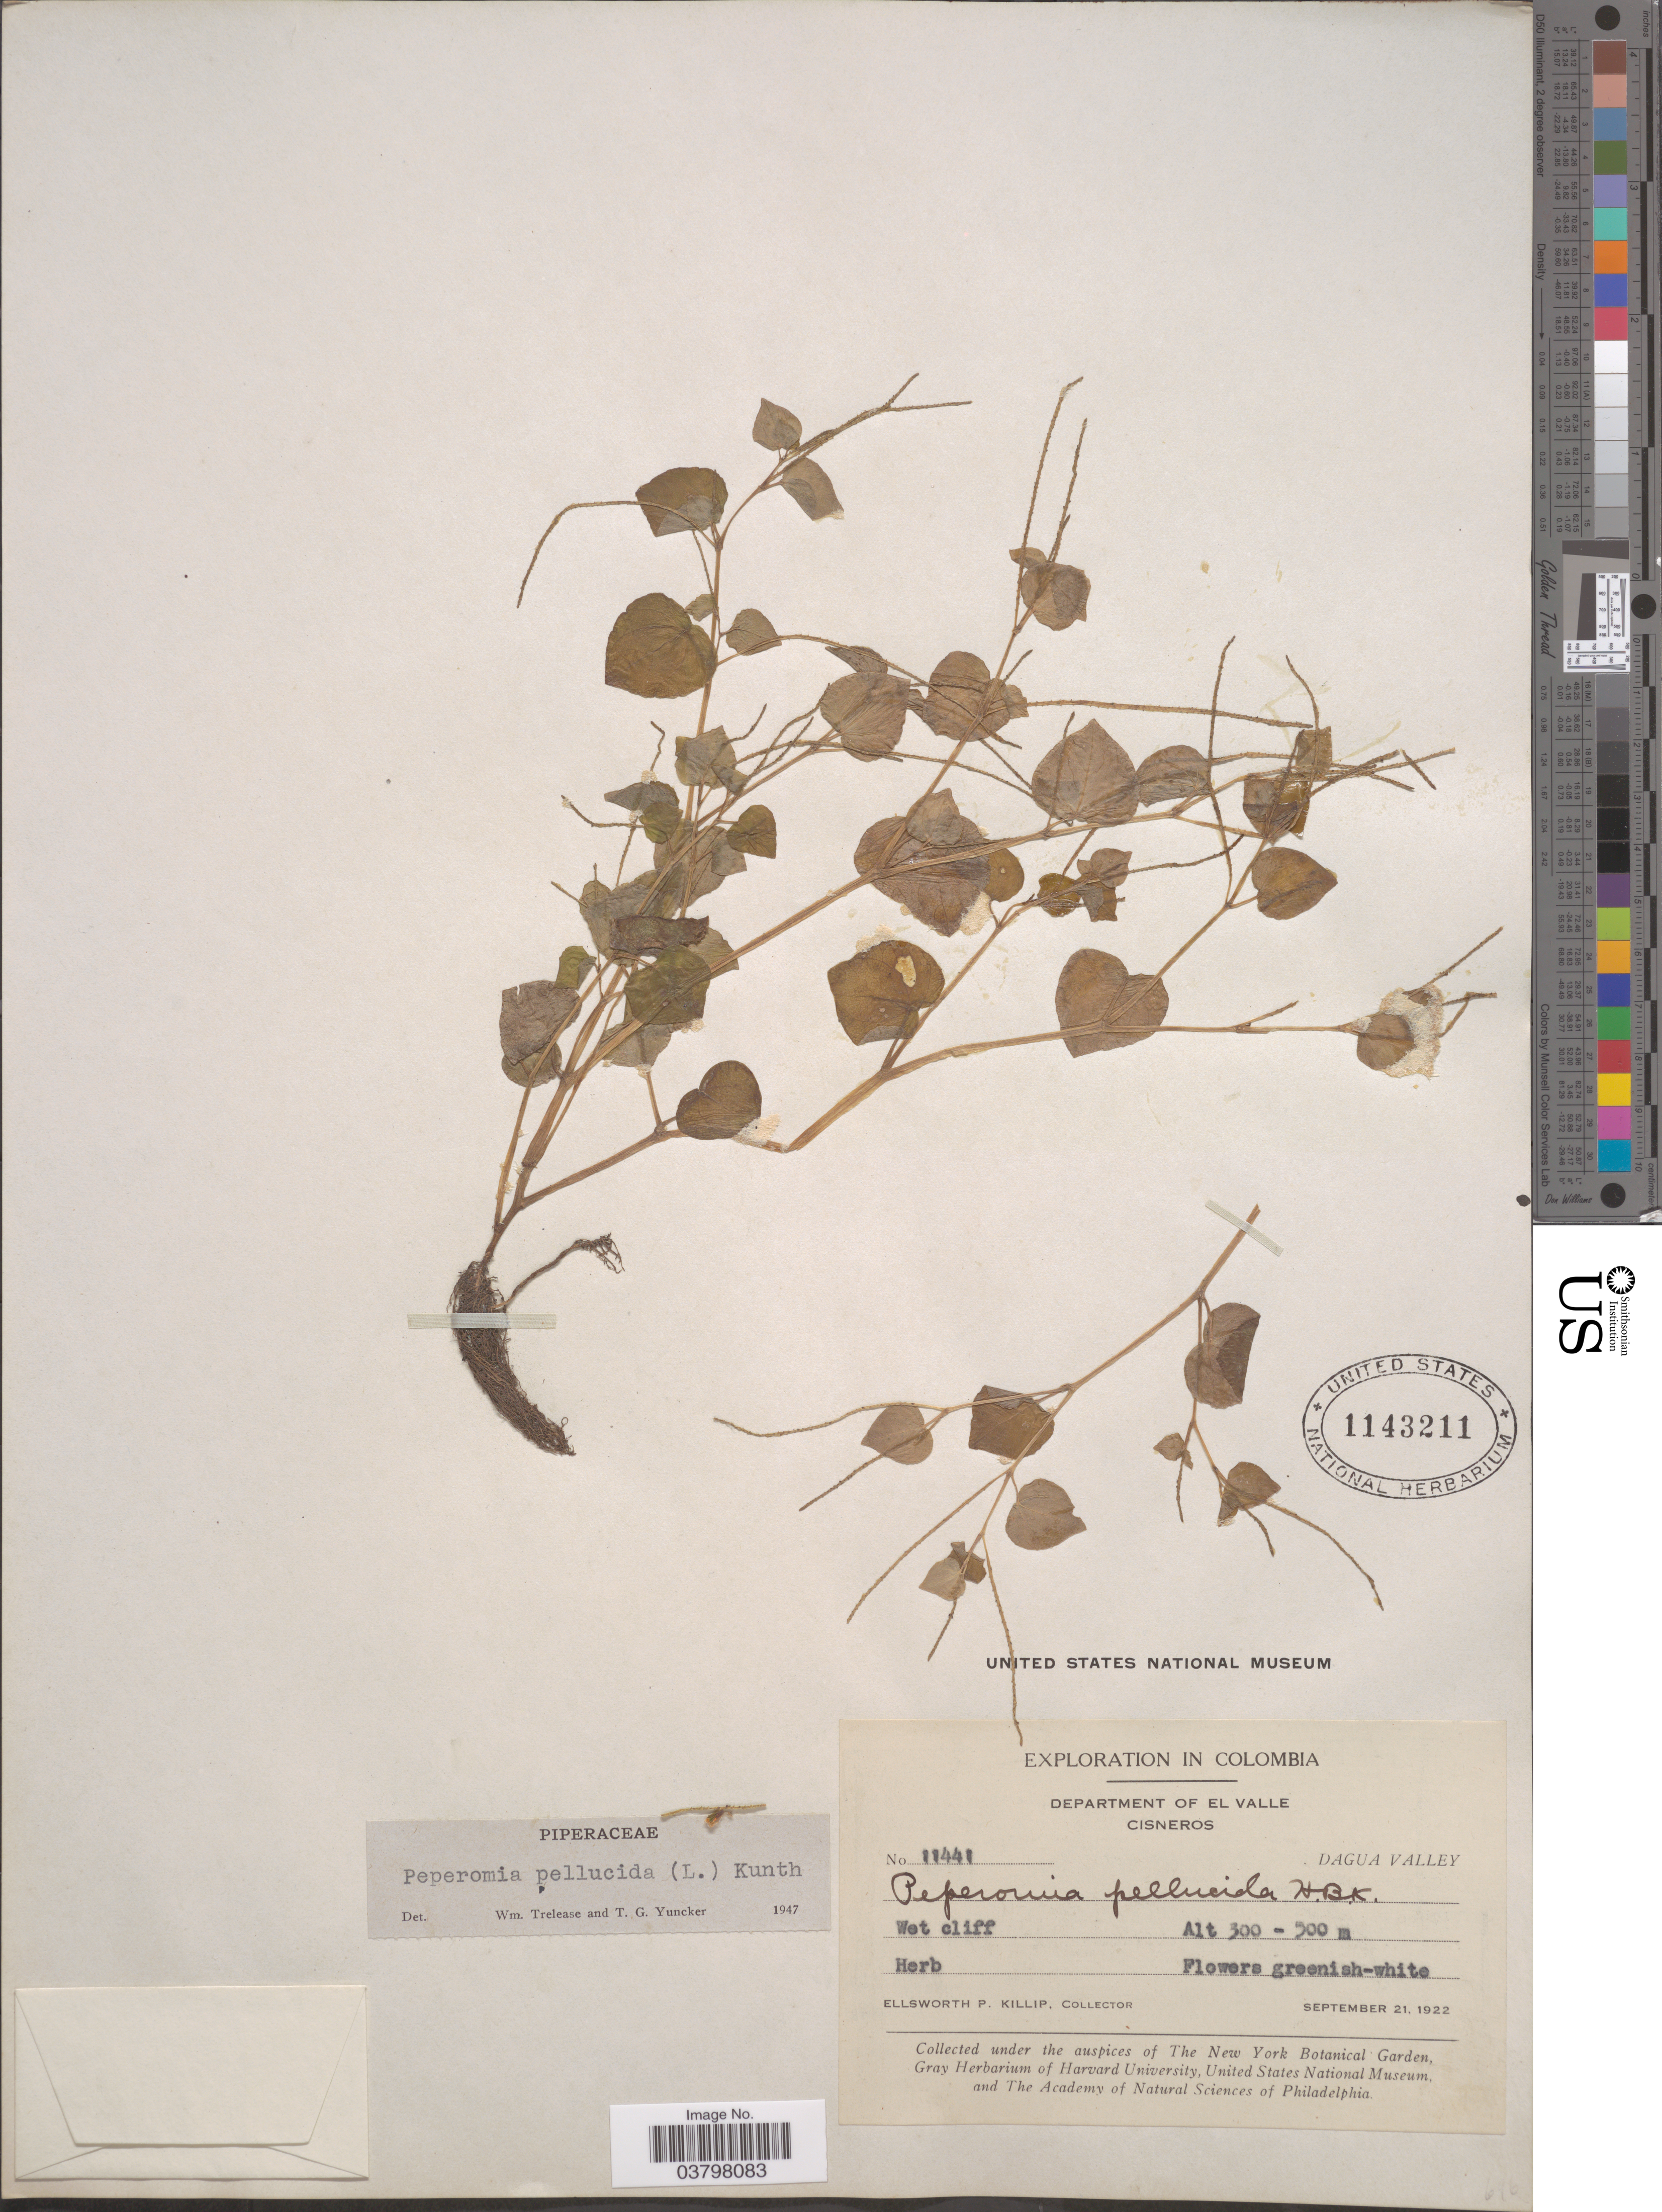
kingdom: Plantae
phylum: Tracheophyta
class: Magnoliopsida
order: Piperales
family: Piperaceae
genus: Peperomia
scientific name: Peperomia pellucida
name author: (L.) Kunth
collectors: E. P. Killip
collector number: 11441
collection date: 1922-09-21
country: Colombia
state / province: Valle del Cauca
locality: Department of El Valle. Cisneros. Dagua Valley.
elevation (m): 300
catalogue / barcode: US 1143211